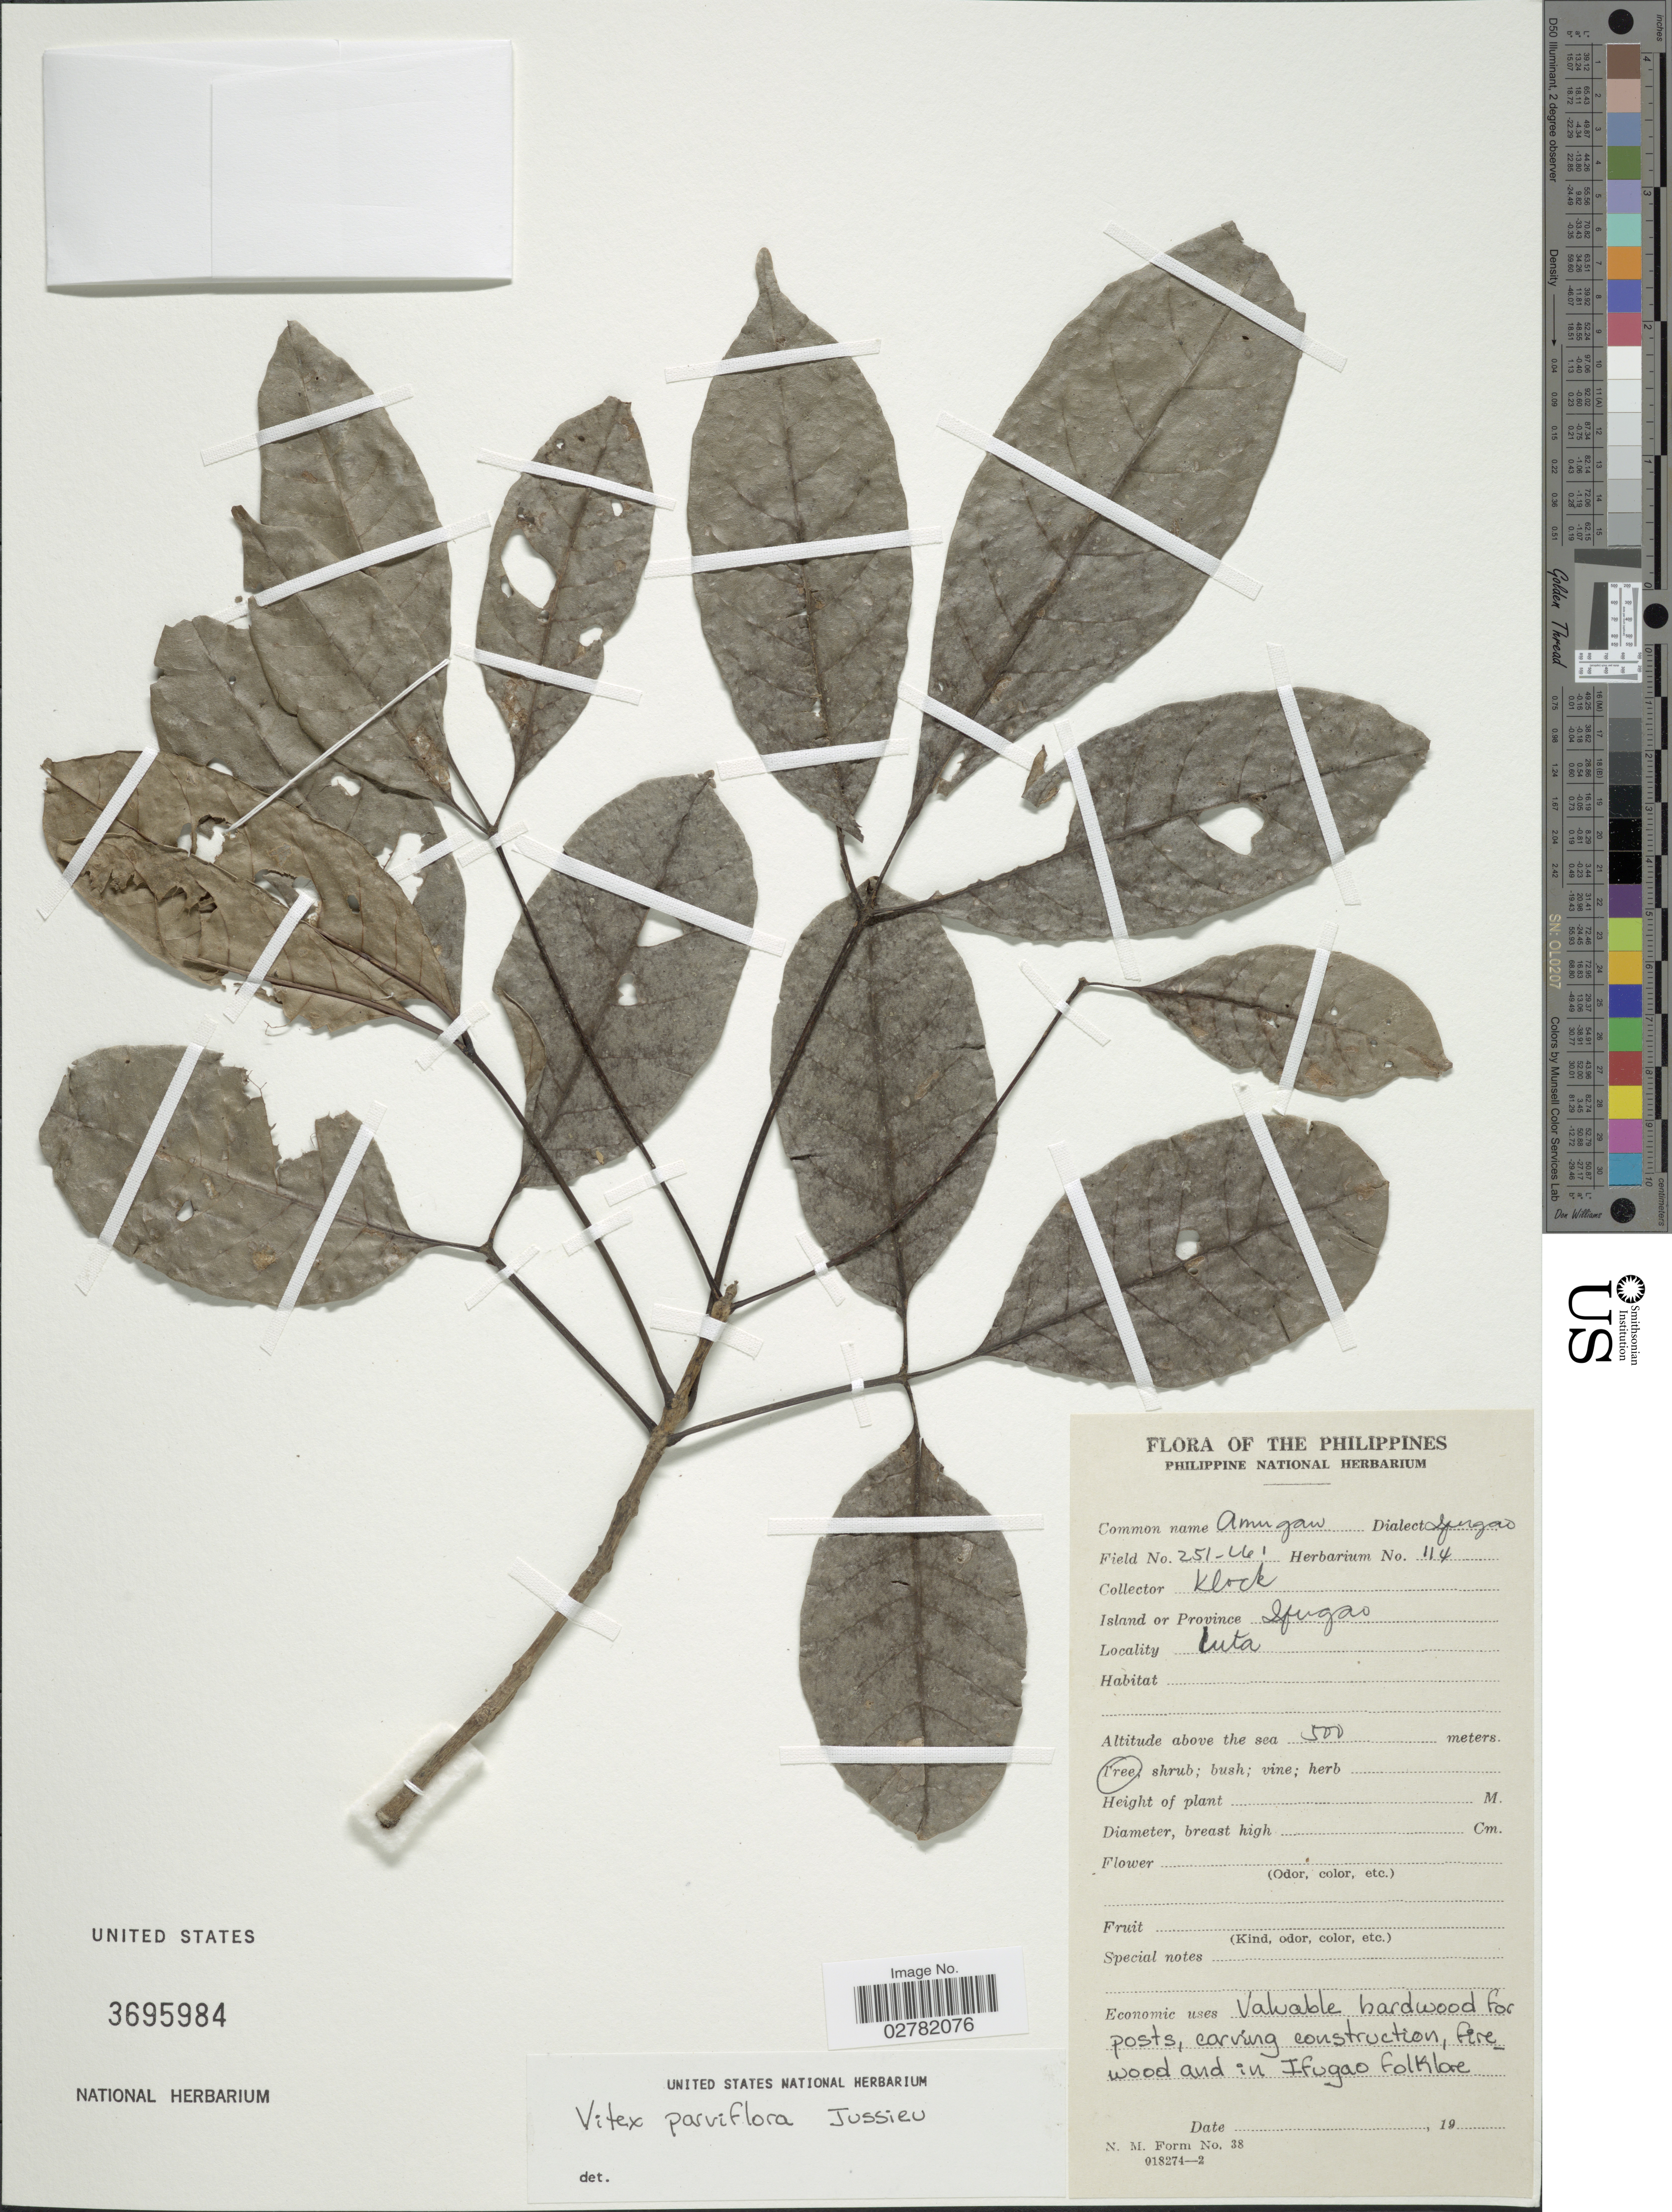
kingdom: Plantae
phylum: Tracheophyta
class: Magnoliopsida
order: Lamiales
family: Lamiaceae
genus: Vitex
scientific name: Vitex parviflora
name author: Juss.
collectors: Klock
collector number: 251-261*/114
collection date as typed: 19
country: Philippines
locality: Island or Province Ifugao. Luta.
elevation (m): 500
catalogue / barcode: US 3695984